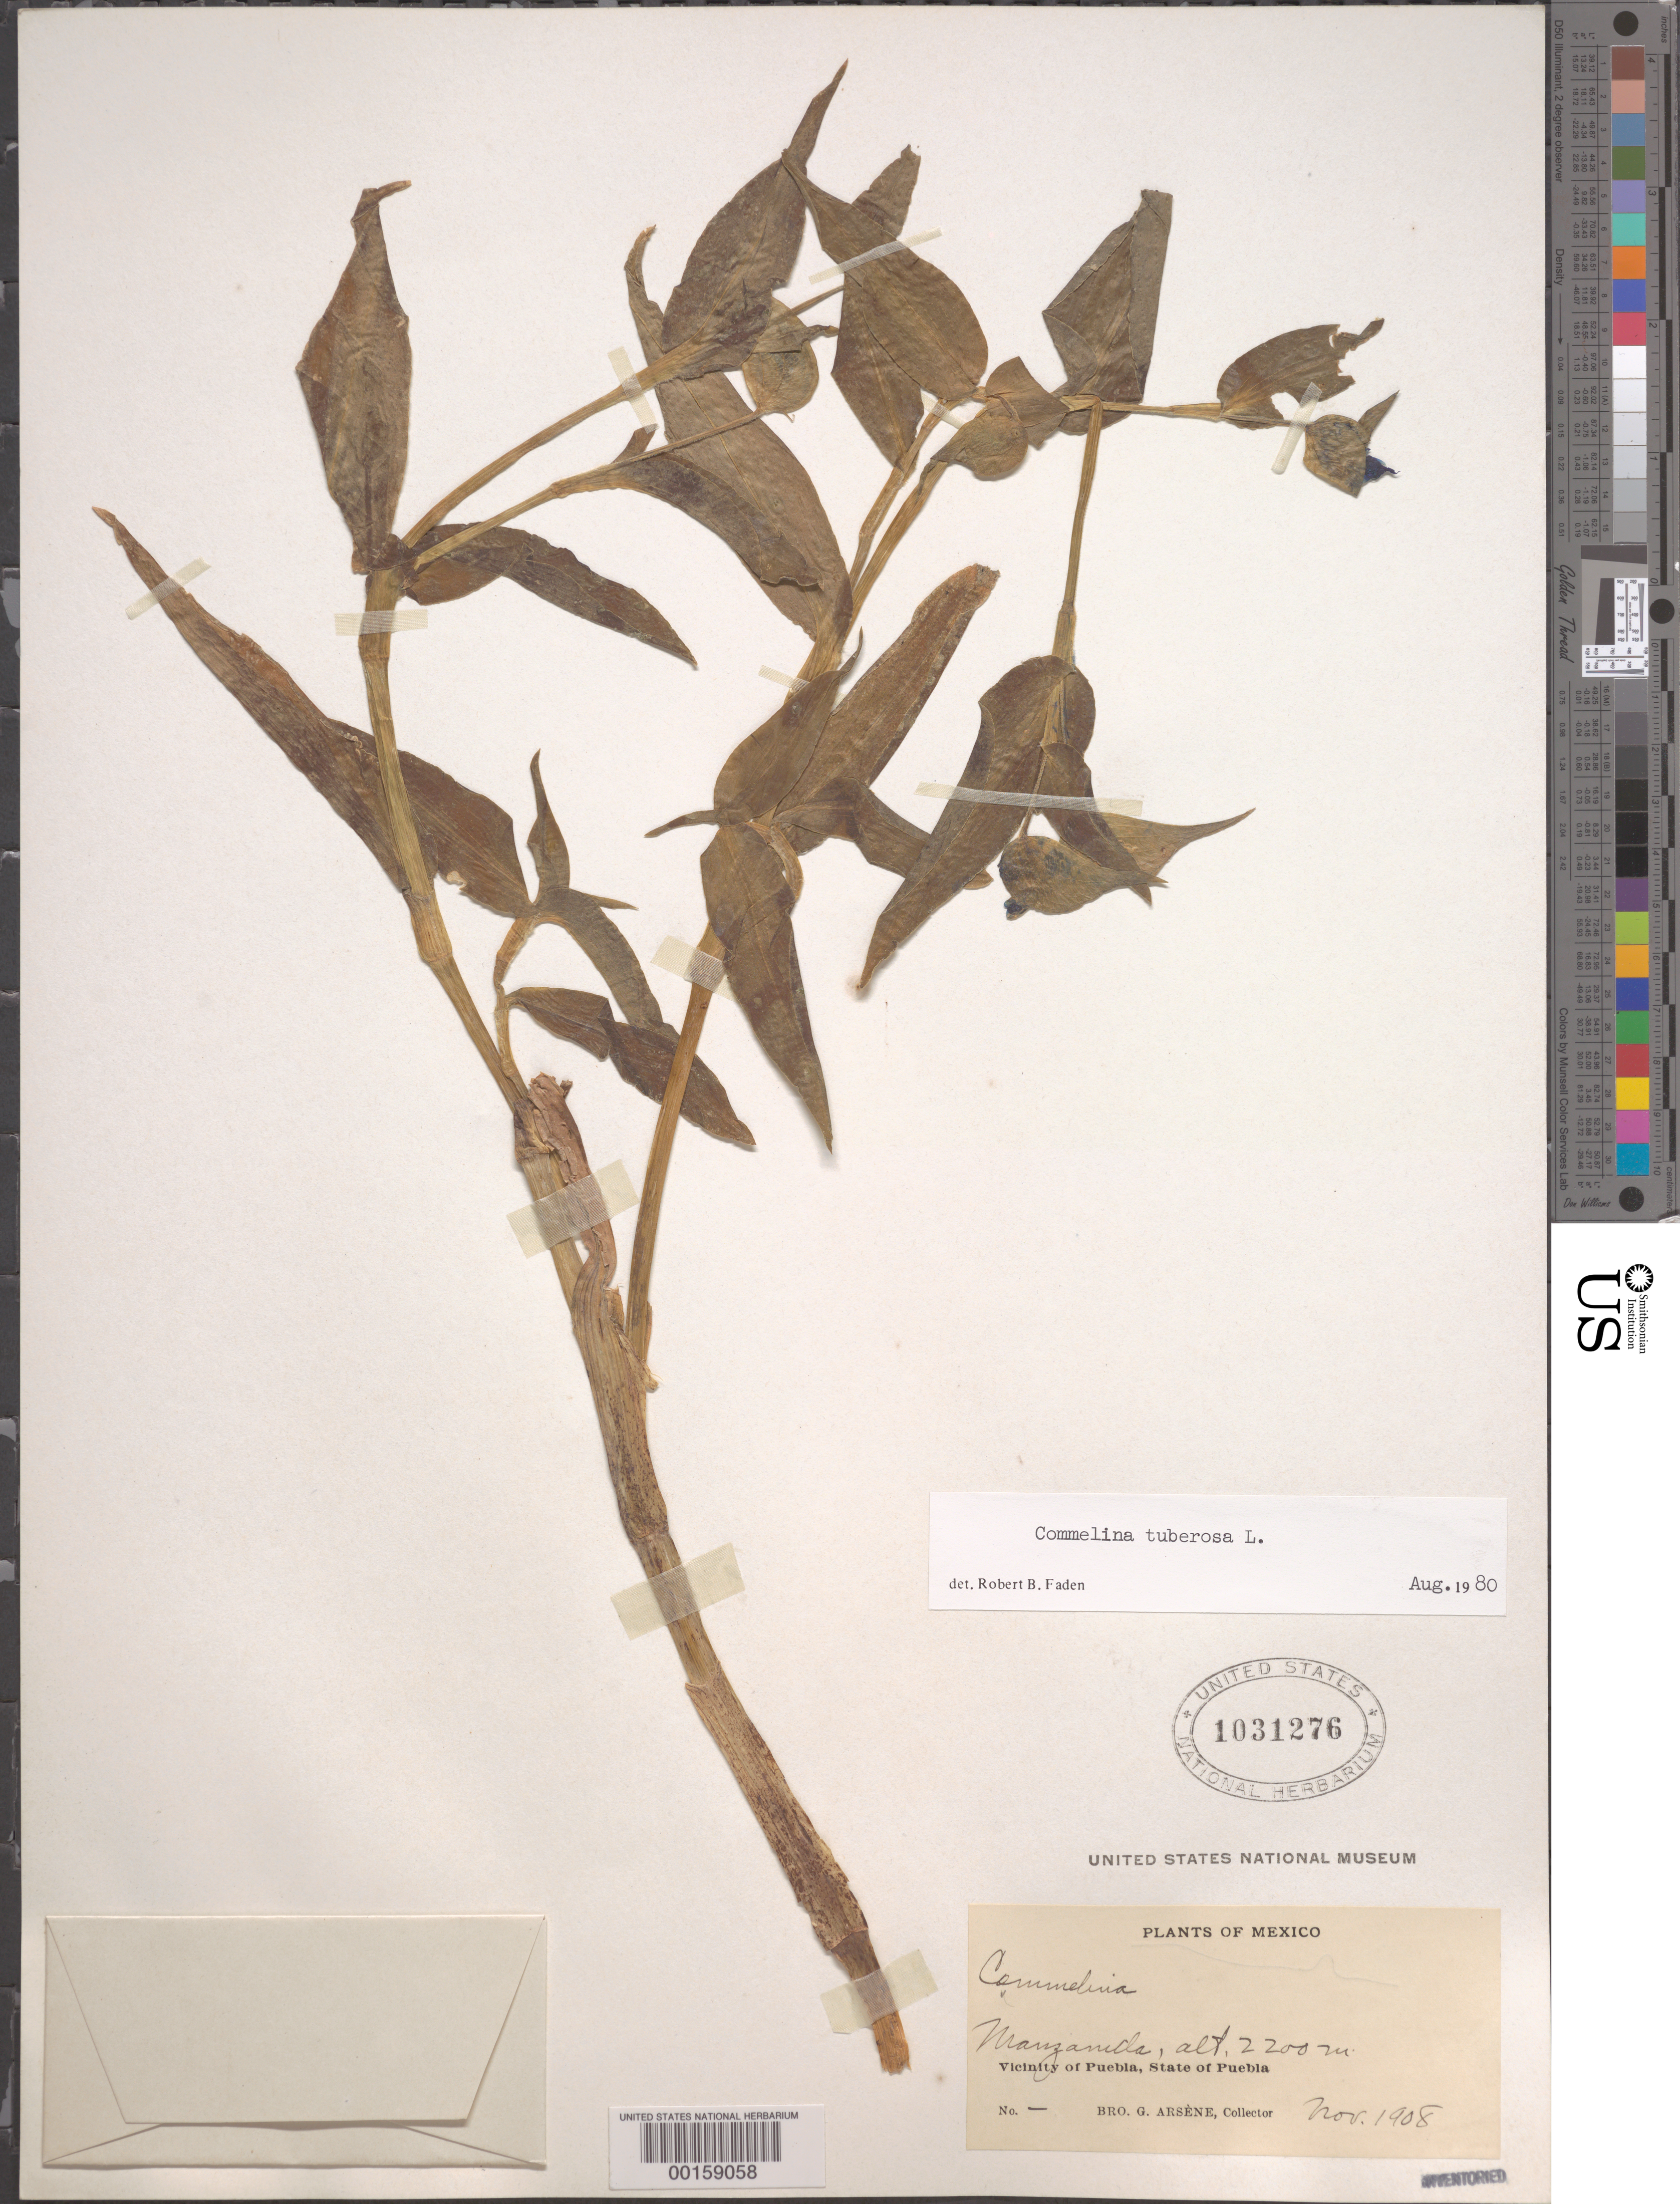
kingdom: Plantae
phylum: Tracheophyta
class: Liliopsida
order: Commelinales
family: Commelinaceae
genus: Commelina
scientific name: Commelina tuberosa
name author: L.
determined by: Faden, Robert B., (US), Smithsonian Institution - National Museum of Natural History (UNITED STATES)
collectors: Bro. G. Arsène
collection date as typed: Nov 1908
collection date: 1908-11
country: Mexico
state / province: Puebla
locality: Puebla; near manzanila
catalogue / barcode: US 1031276